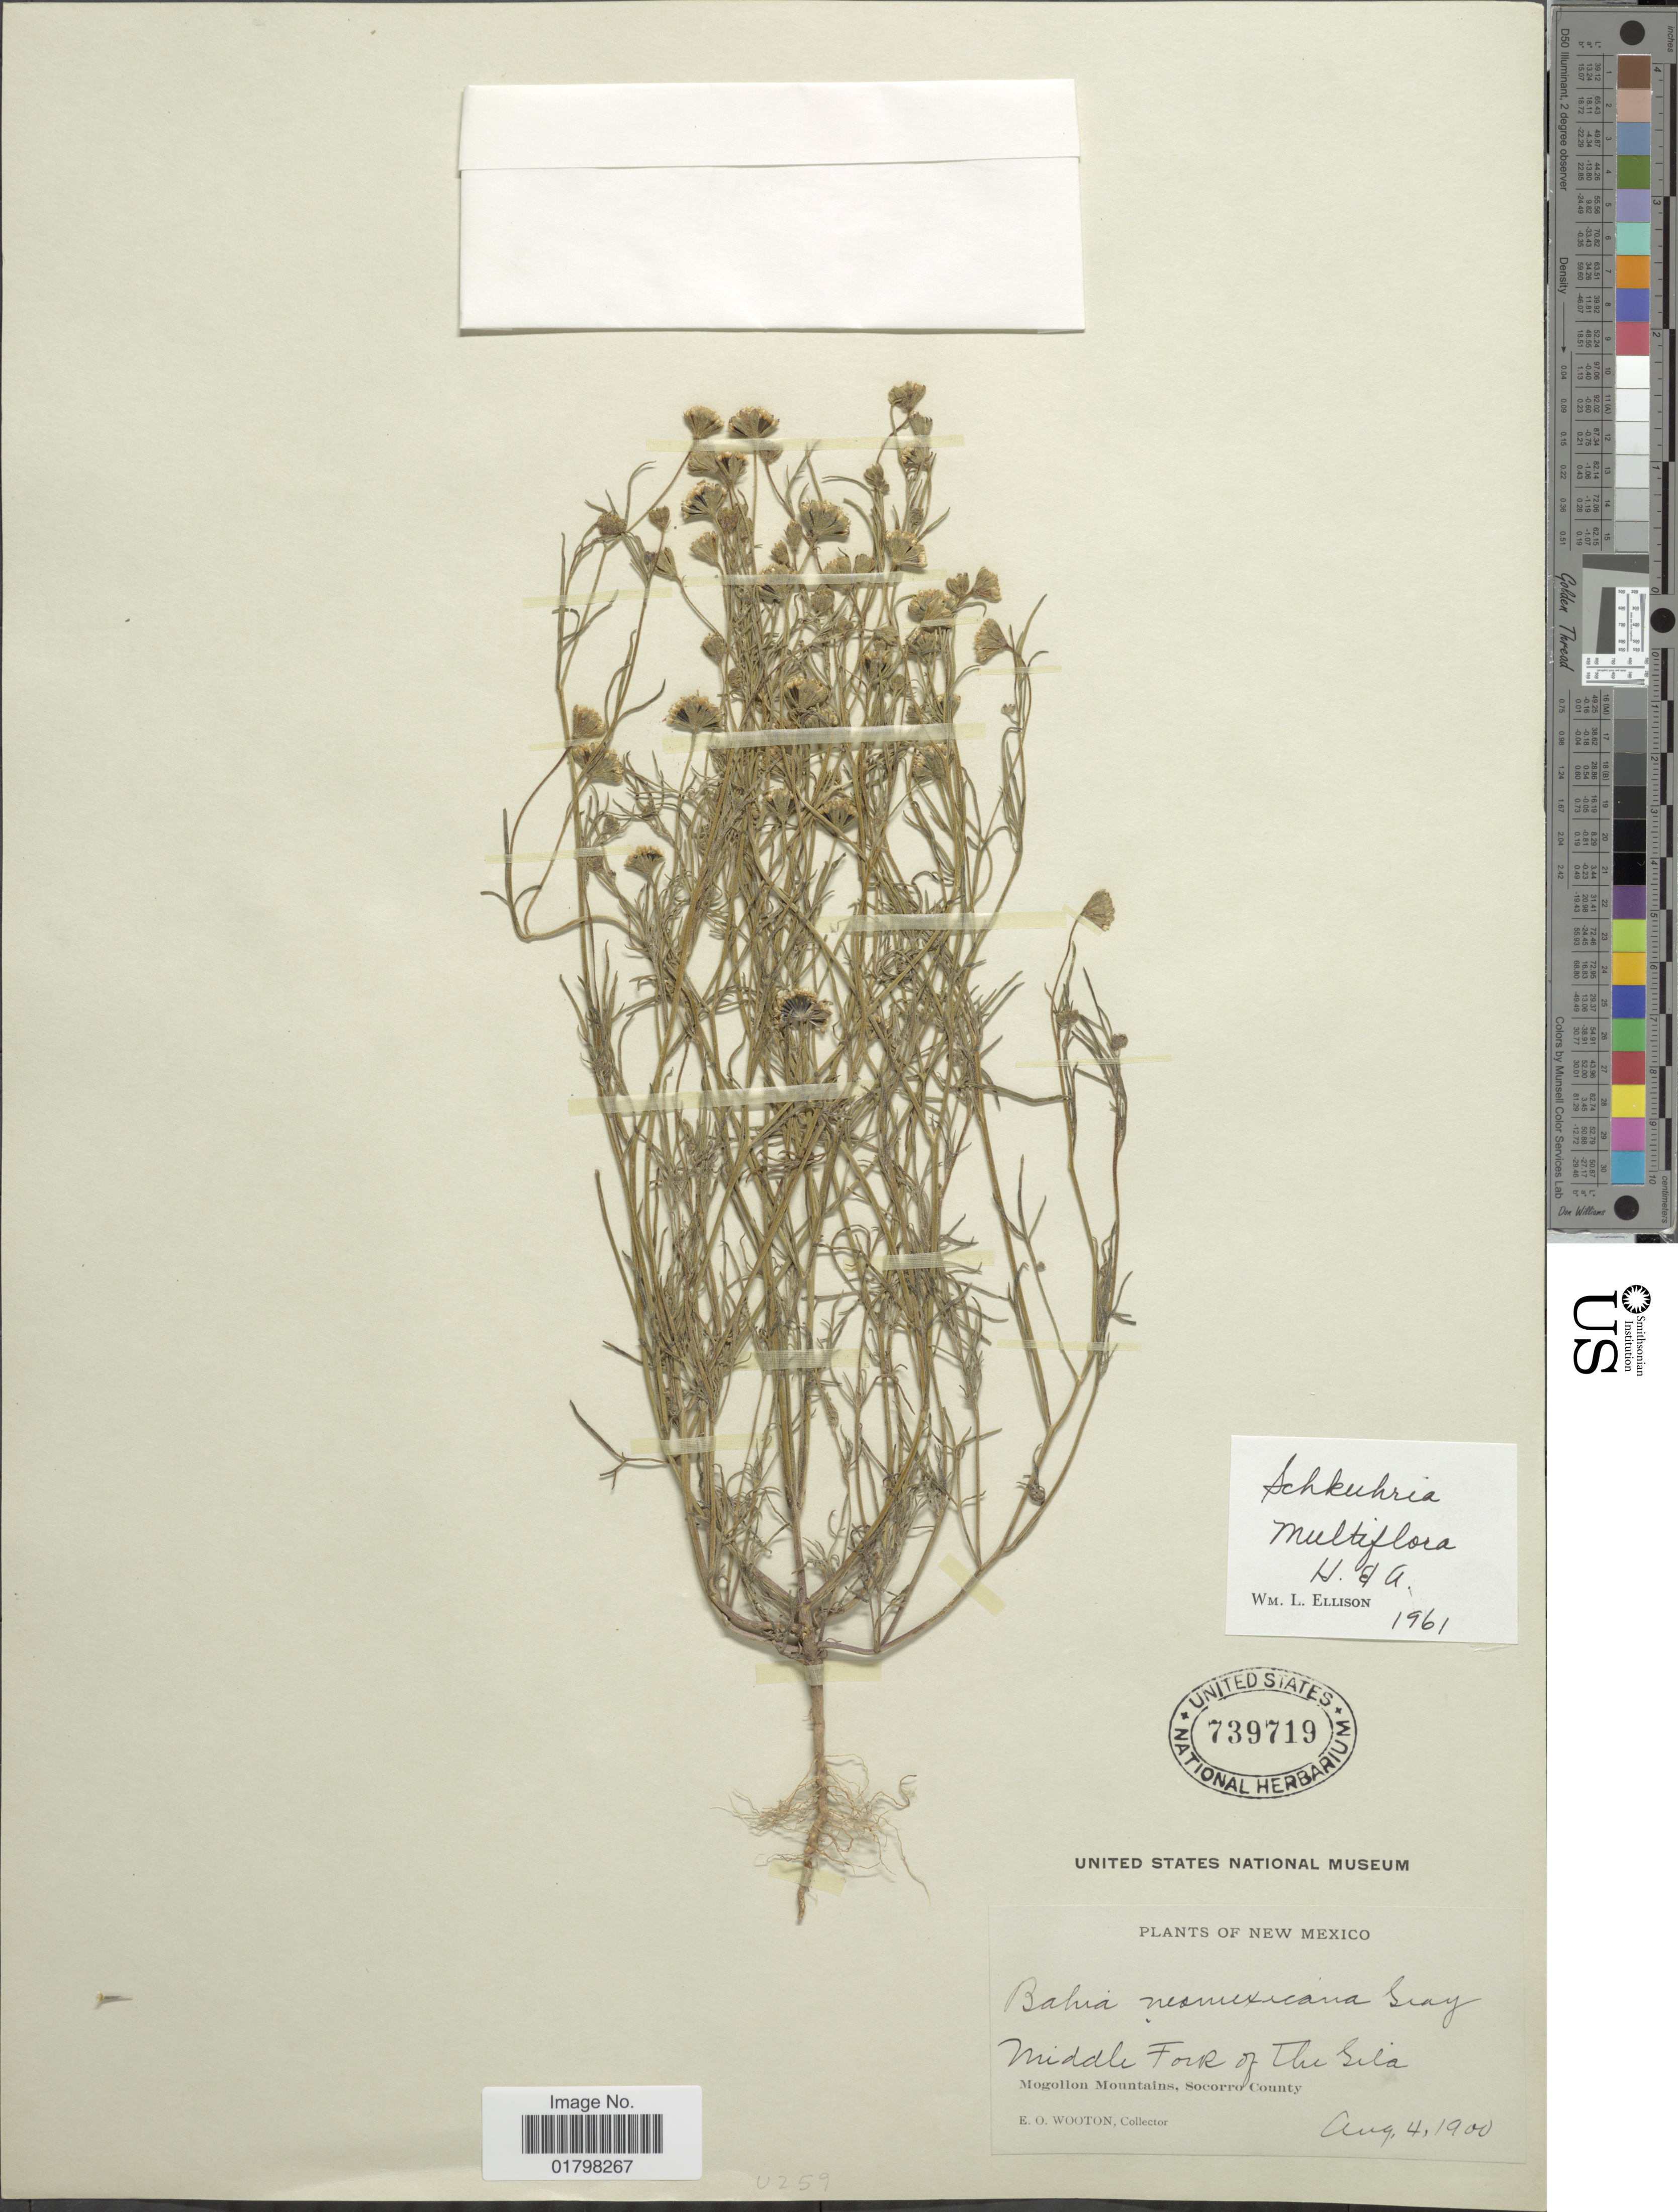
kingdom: Plantae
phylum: Tracheophyta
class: Magnoliopsida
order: Asterales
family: Asteraceae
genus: Schkuhria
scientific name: Schkuhria multiflora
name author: Hook. & Arn.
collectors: E. O. Wooton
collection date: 1900-08-04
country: United States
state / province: New Mexico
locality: Middle Fork of the Sila, Mogollon Mountains, Socorro County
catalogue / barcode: US 739719